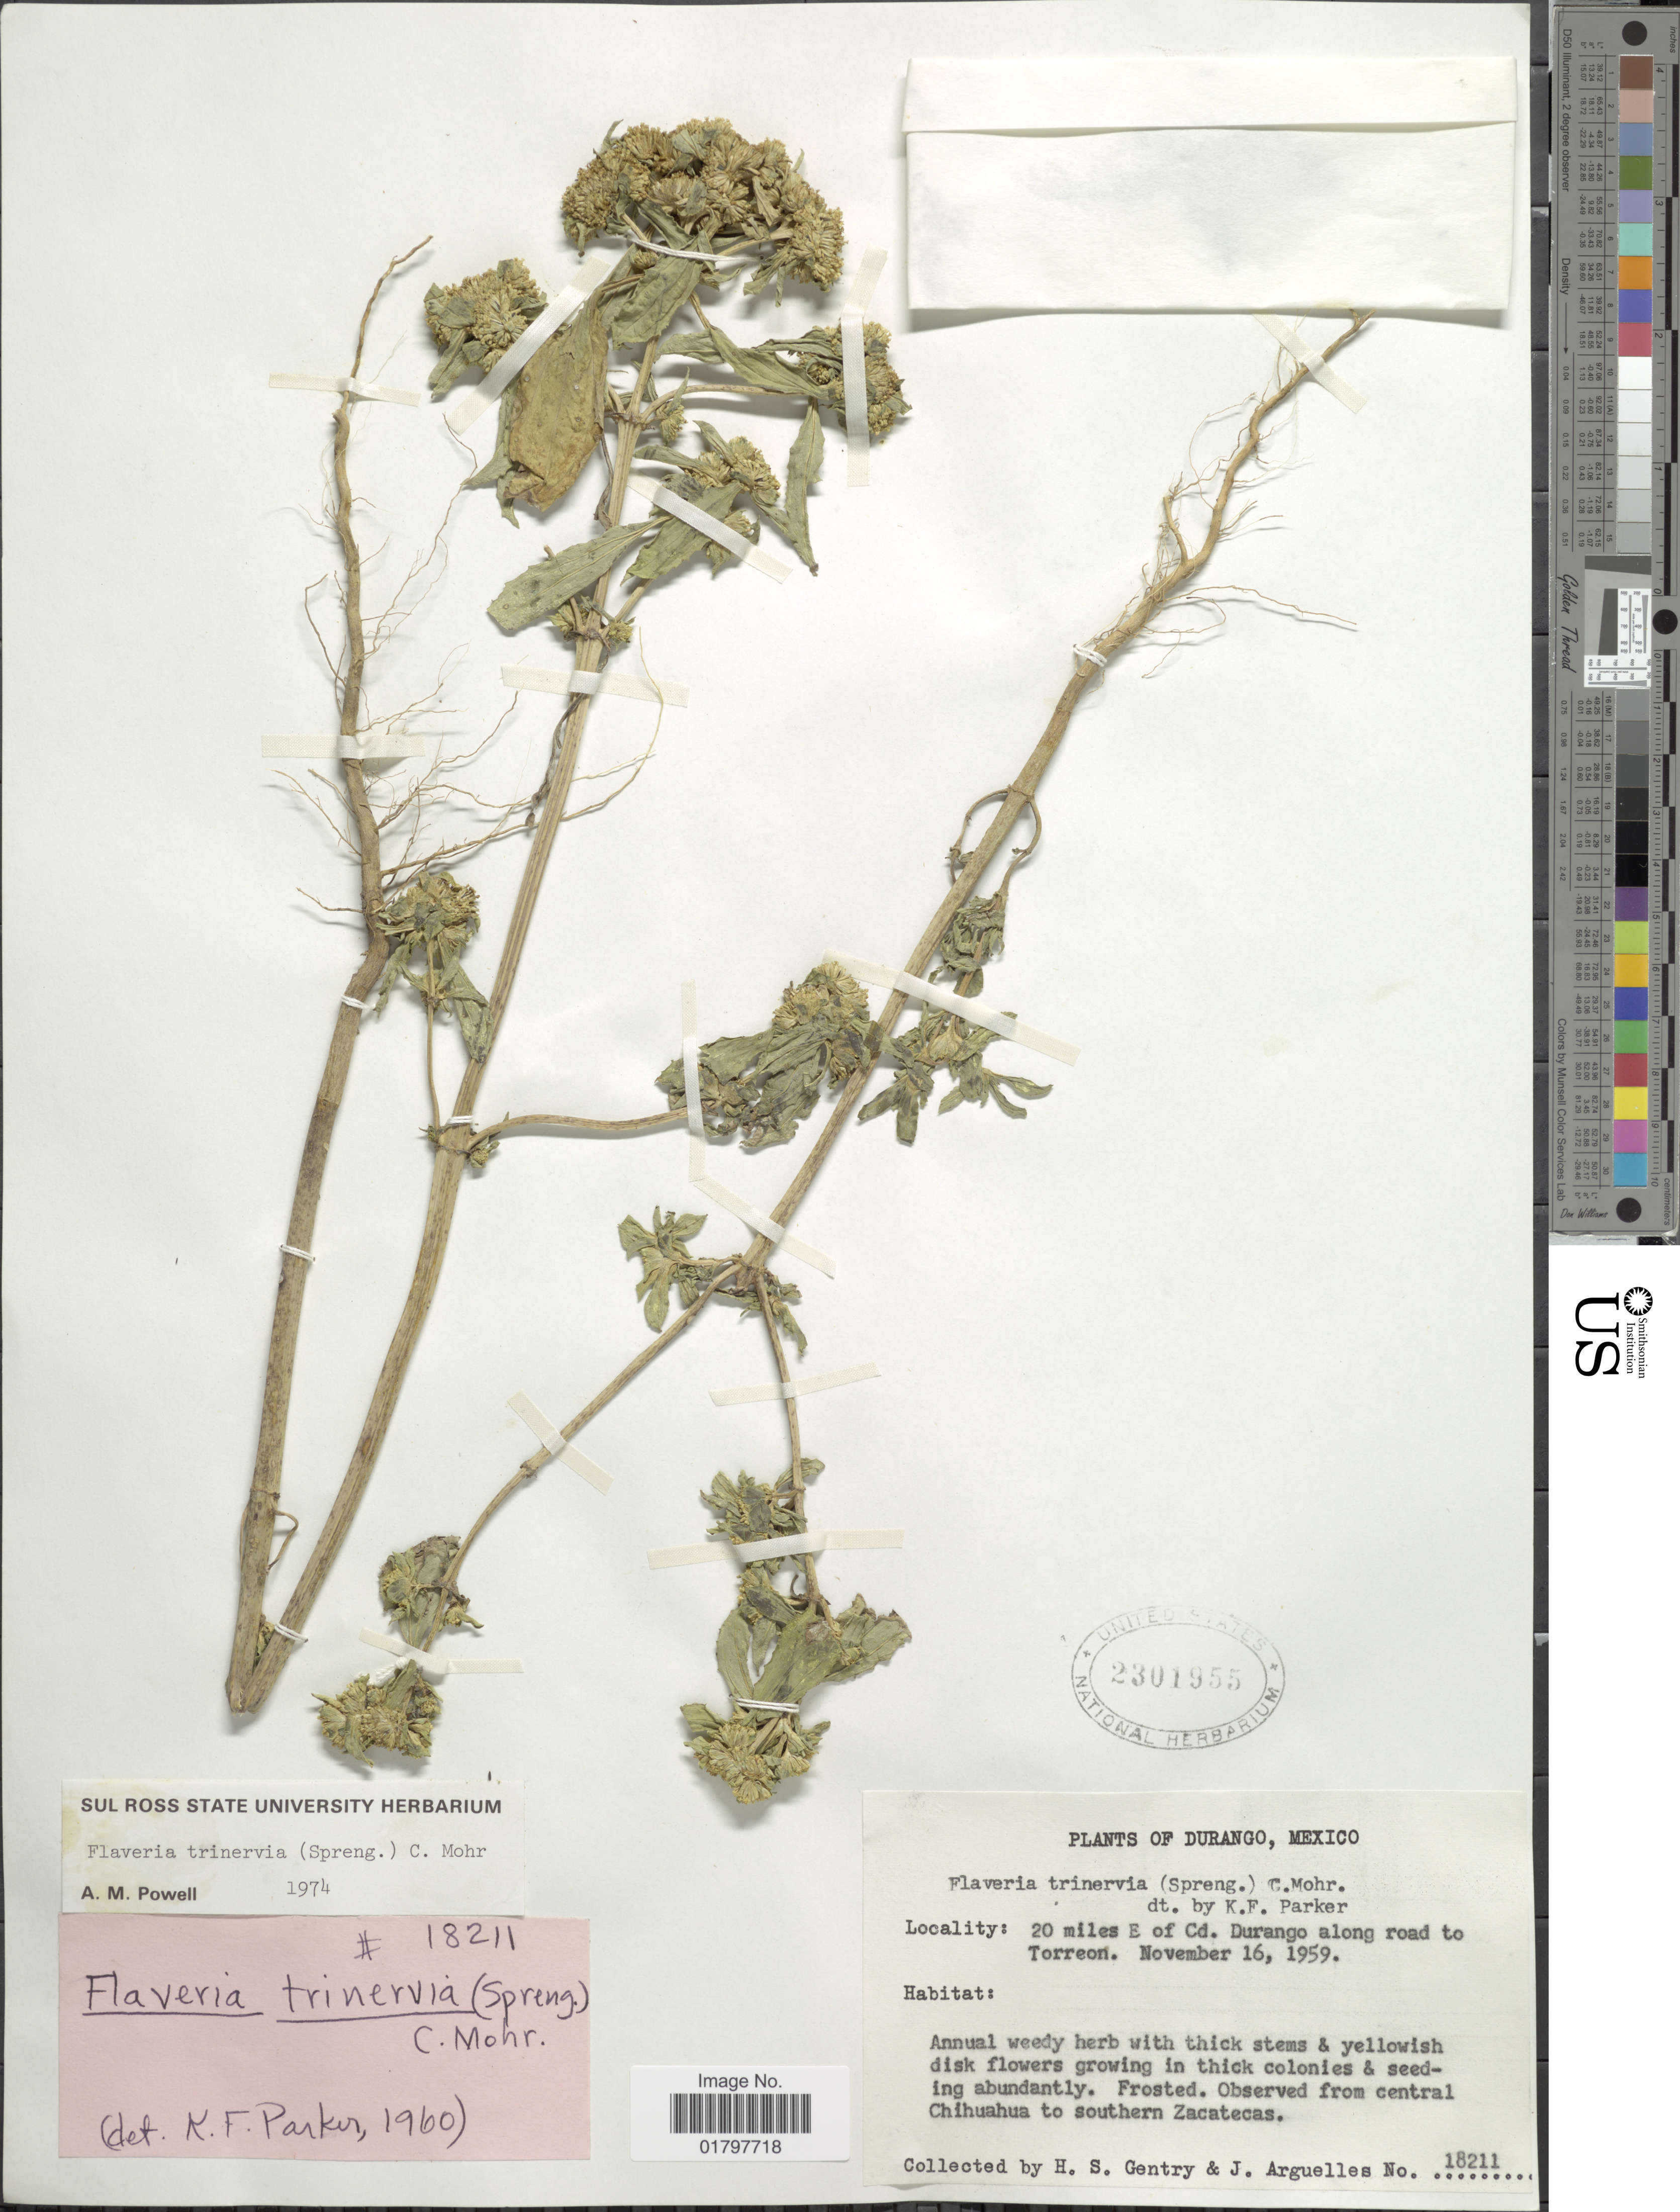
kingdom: Plantae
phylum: Tracheophyta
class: Magnoliopsida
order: Asterales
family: Asteraceae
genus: Flaveria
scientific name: Flaveria trinervia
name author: (Spreng.) C. Mohr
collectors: H. S. Gentry & J. Arguelles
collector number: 18211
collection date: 1959-11-16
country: Mexico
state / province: Durango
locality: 20 miles E of Cd. Duango along road to Torreon. Chihuahua to southern Zacatecas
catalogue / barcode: US 2301955